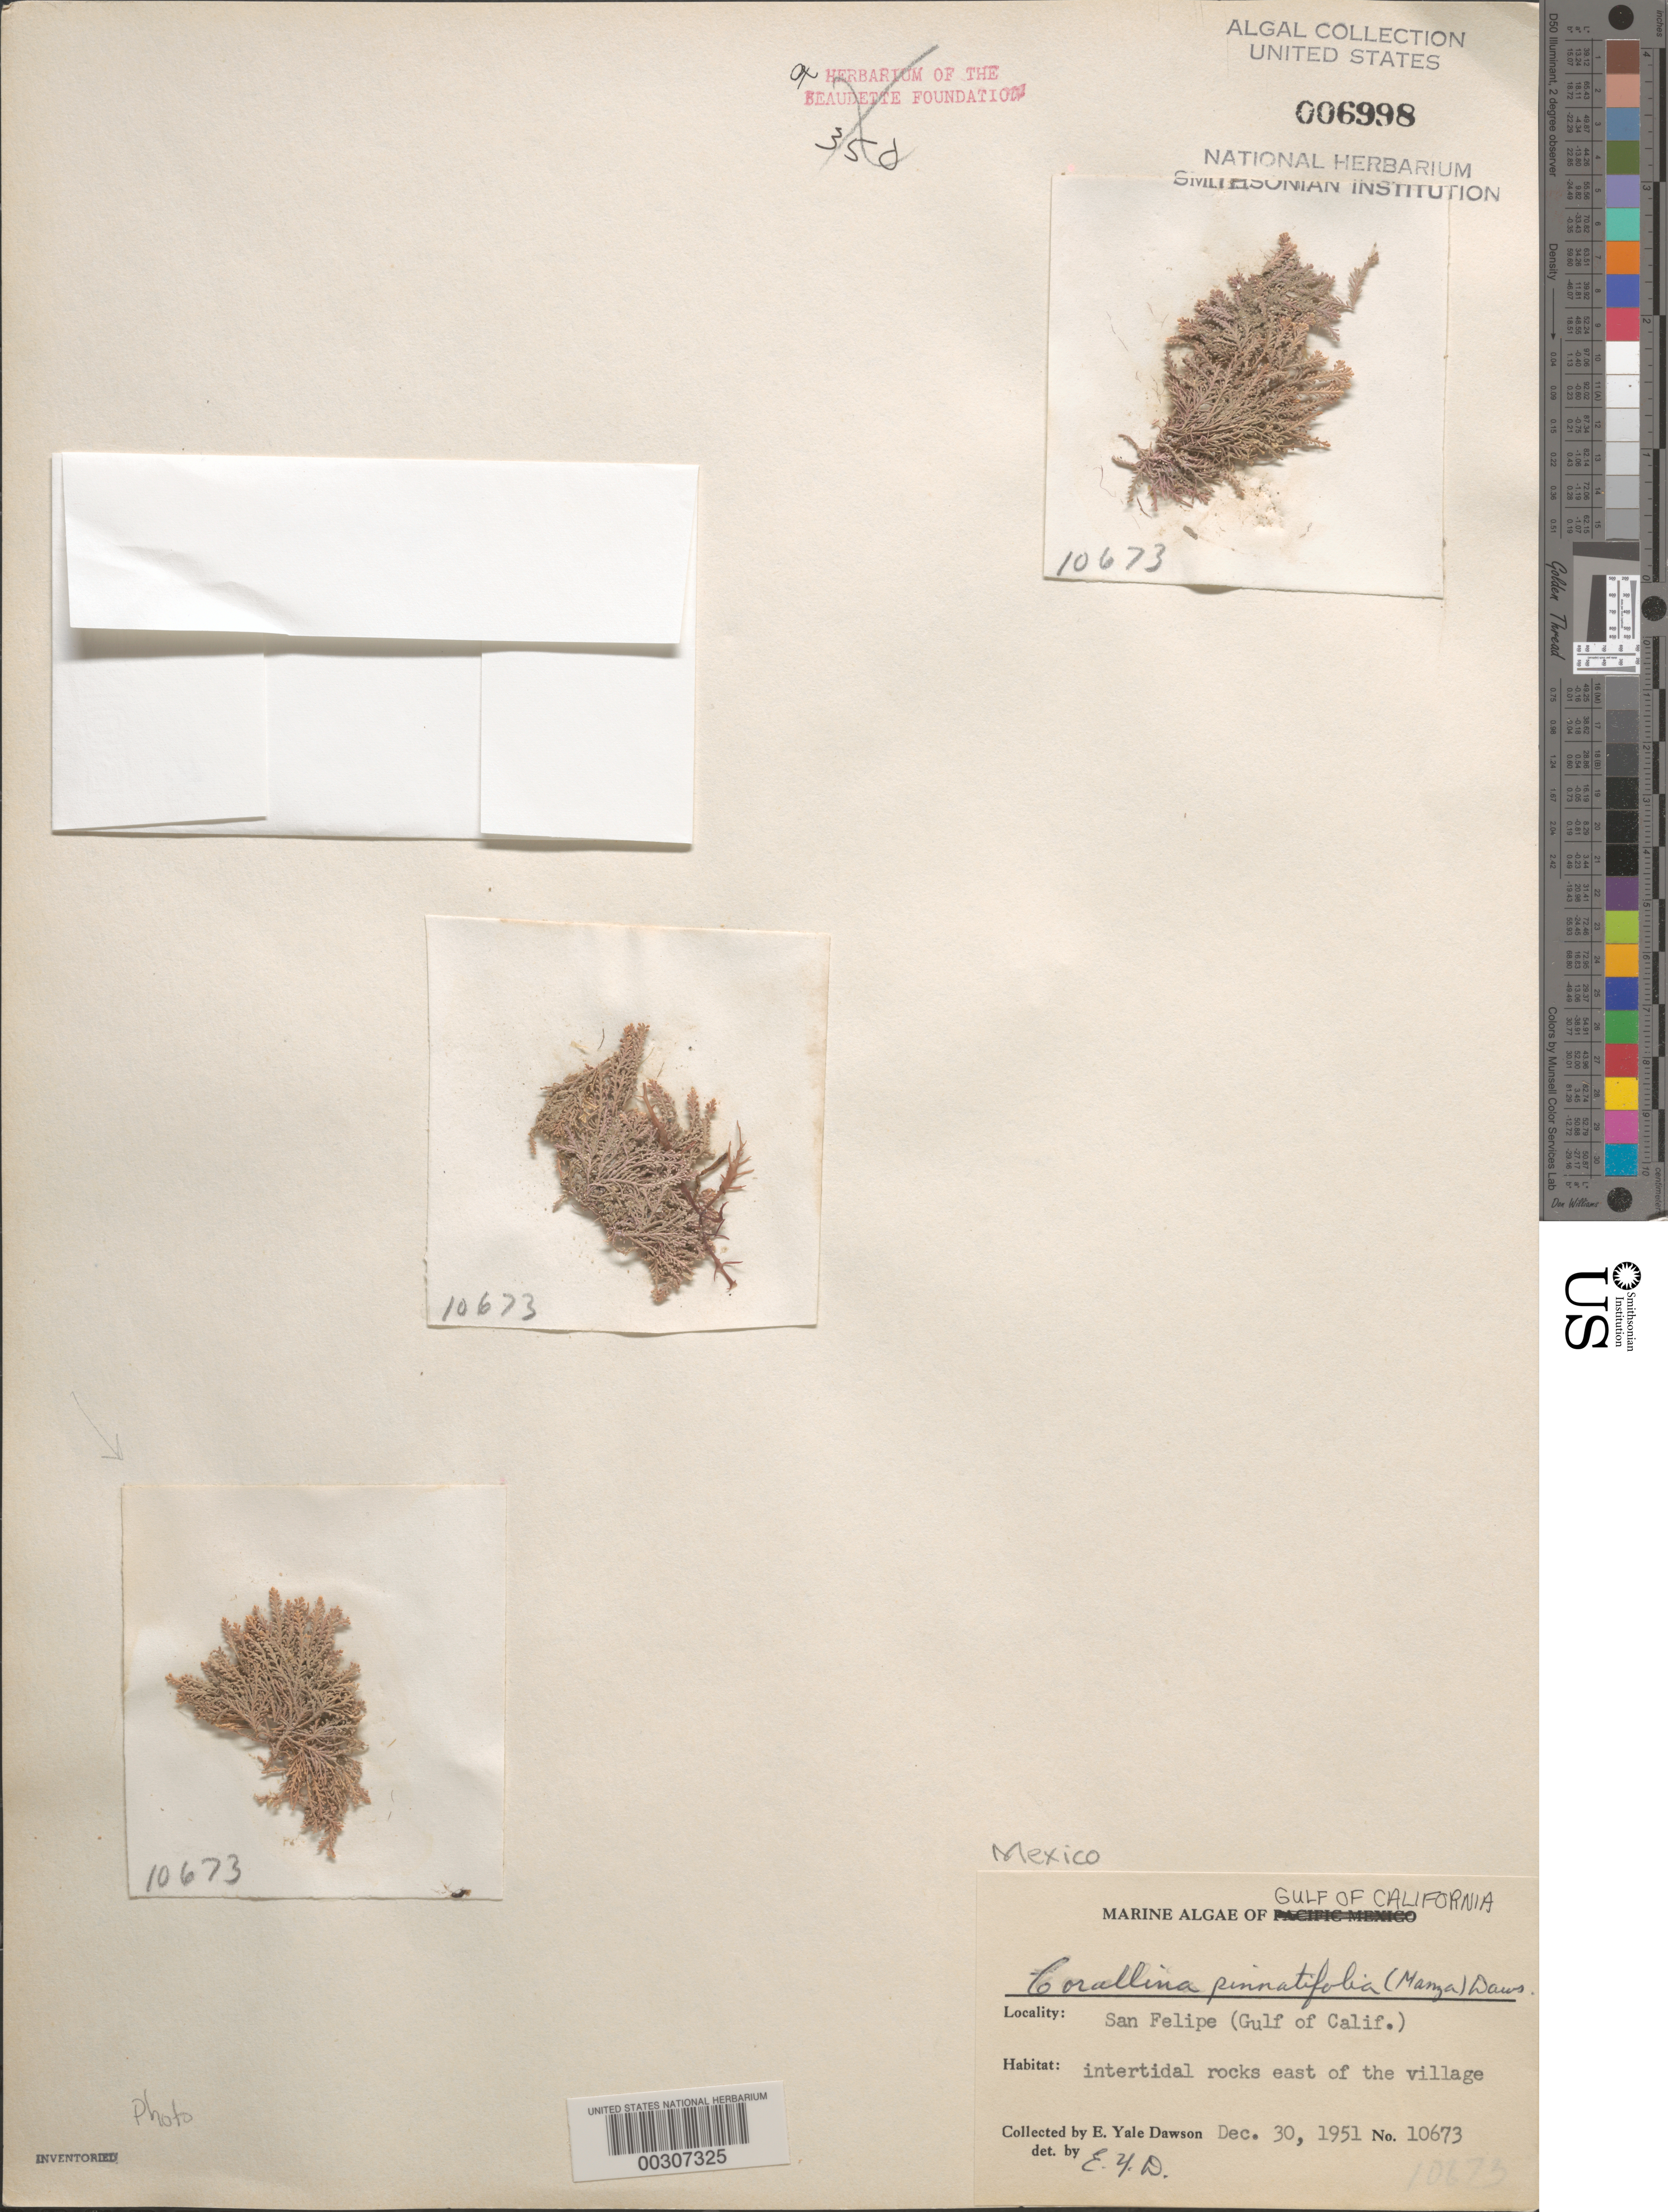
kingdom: Plantae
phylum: Rhodophyta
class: Florideophyceae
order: Corallinales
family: Corallinaceae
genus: Corallina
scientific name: Corallina berterii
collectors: E. Y. Dawson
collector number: EYD 10673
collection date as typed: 30 Dec 1951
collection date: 1951-12-30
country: Mexico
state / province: Baja California Norte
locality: San Felipe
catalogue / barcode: US 6998